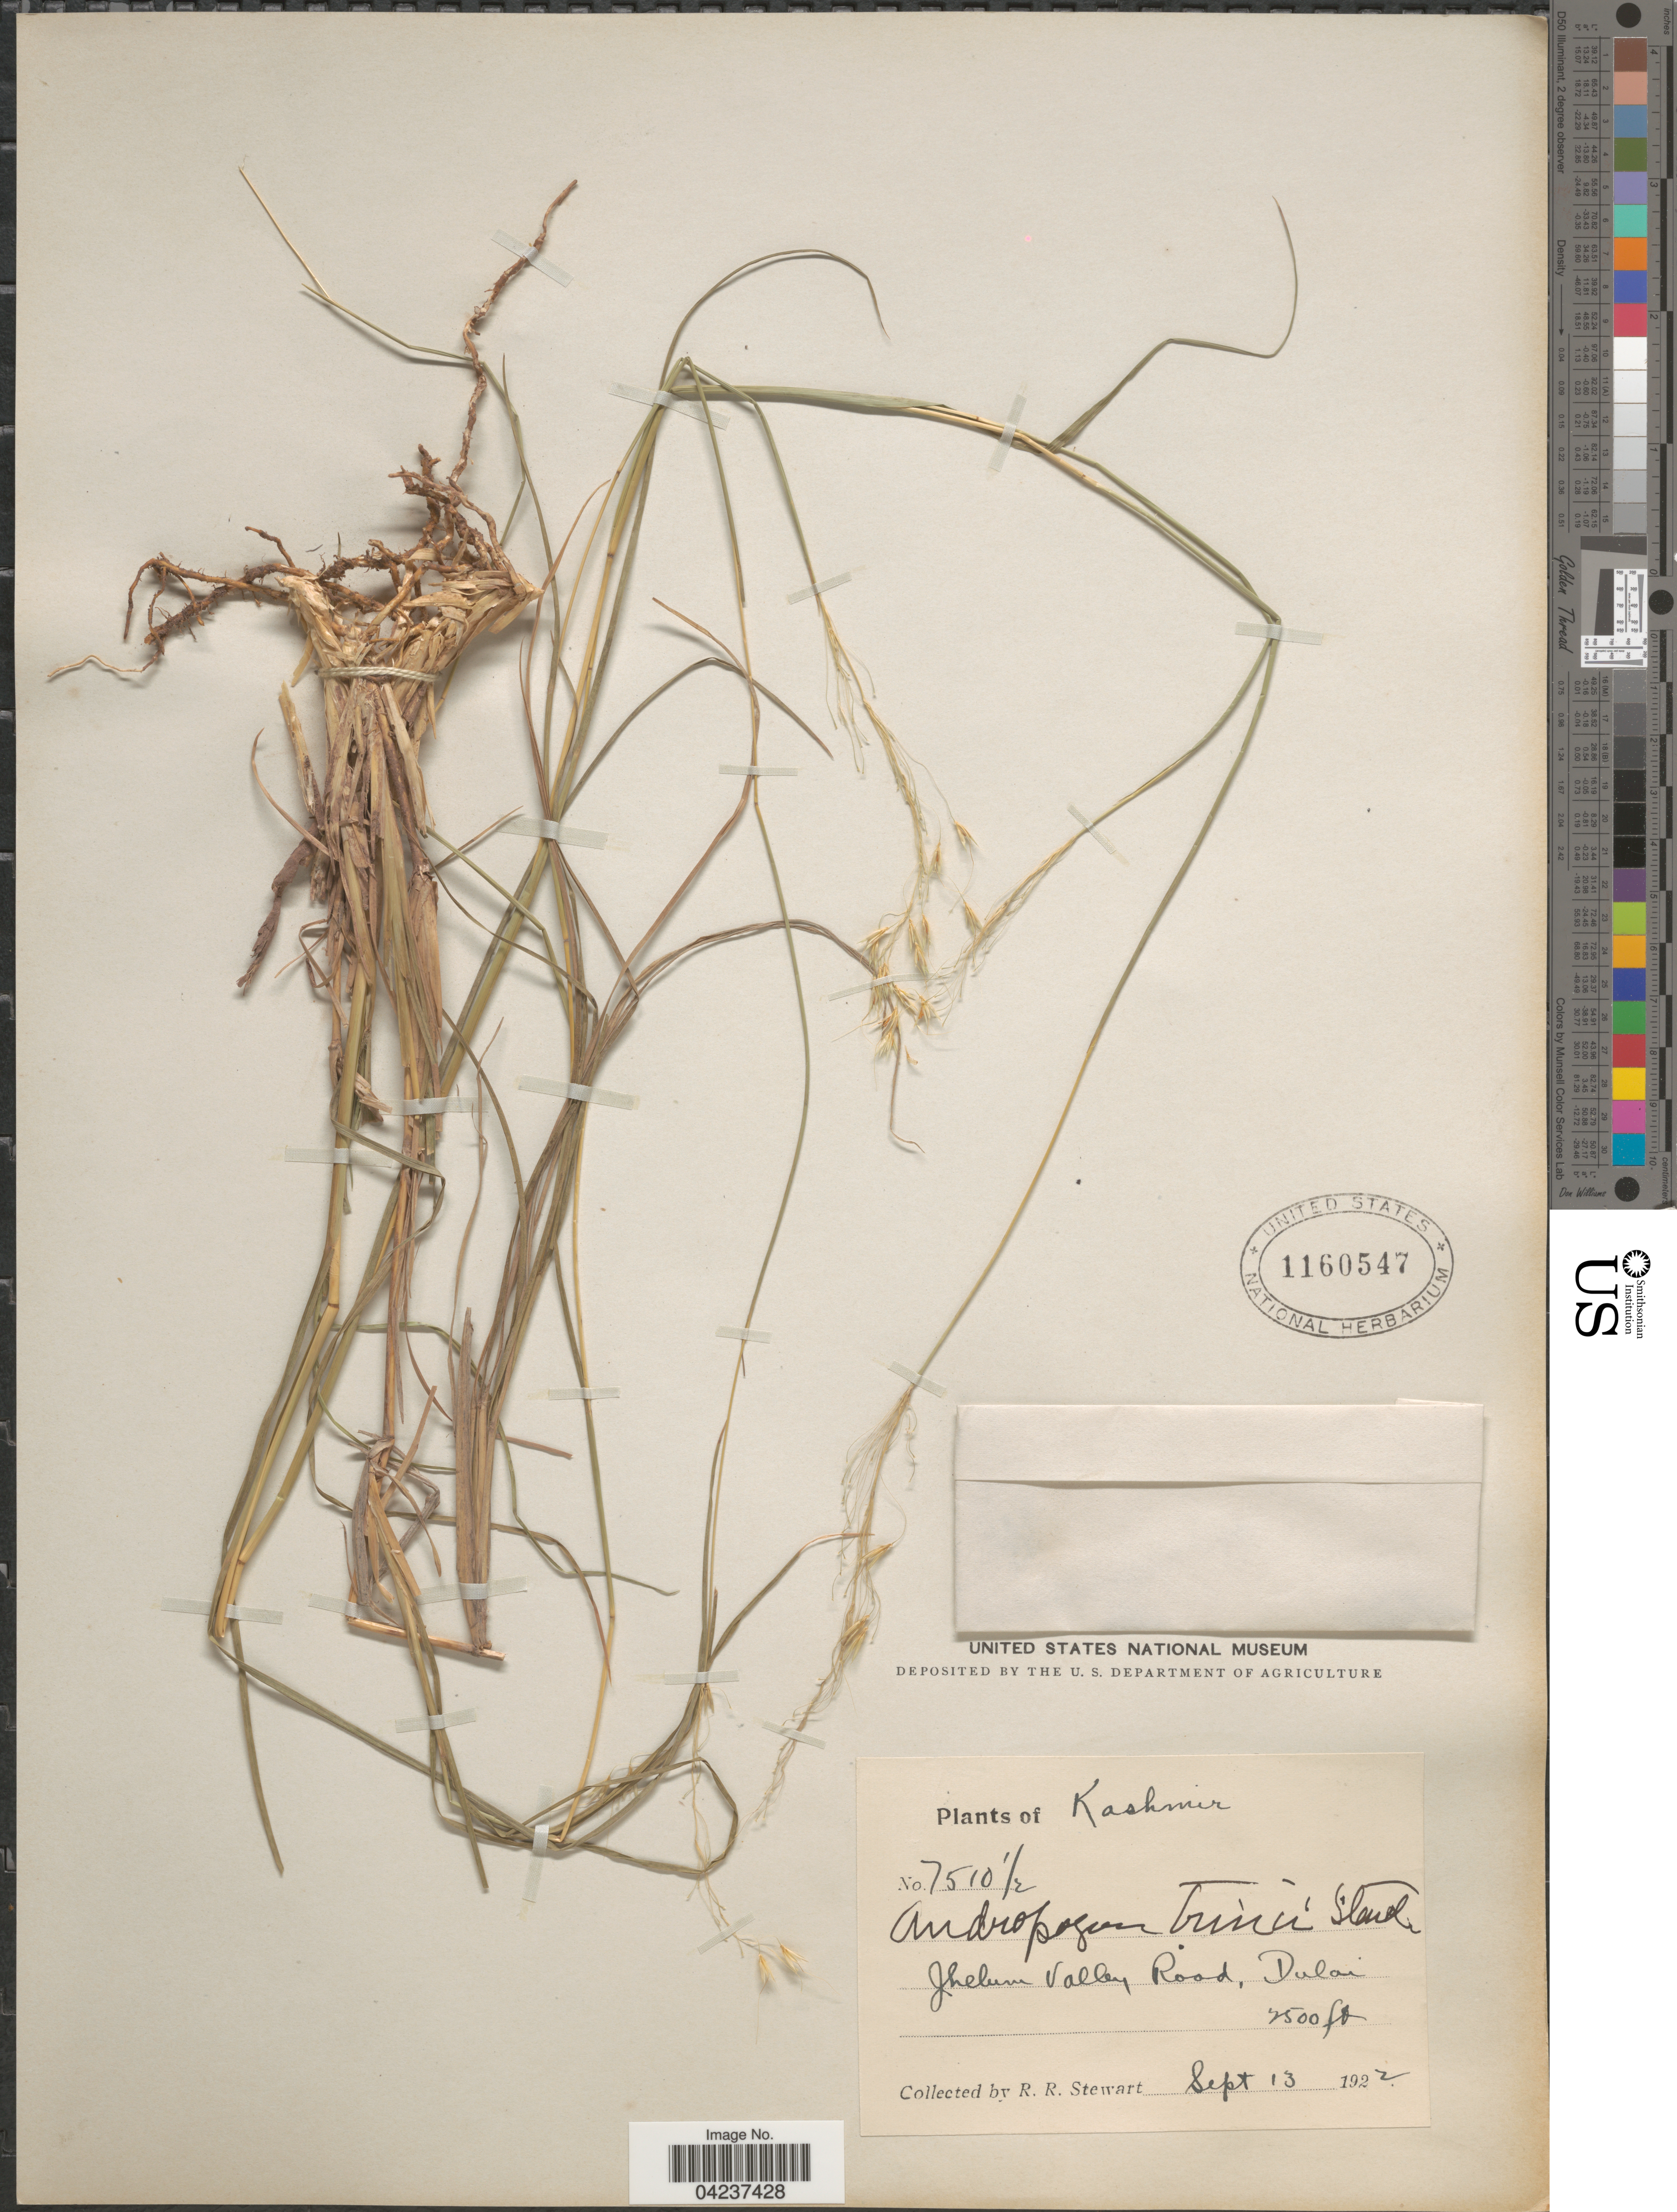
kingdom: Plantae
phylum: Tracheophyta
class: Liliopsida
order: Poales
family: Poaceae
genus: Chrysopogon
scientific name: Chrysopogon serrulatus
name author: Trin.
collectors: R. Stewart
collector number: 7510 1/2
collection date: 1922-09-13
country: India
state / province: Jammu and Kashmir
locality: Kashmir. Jhelum Valley Road, Dulai.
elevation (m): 762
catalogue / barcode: US 1160547